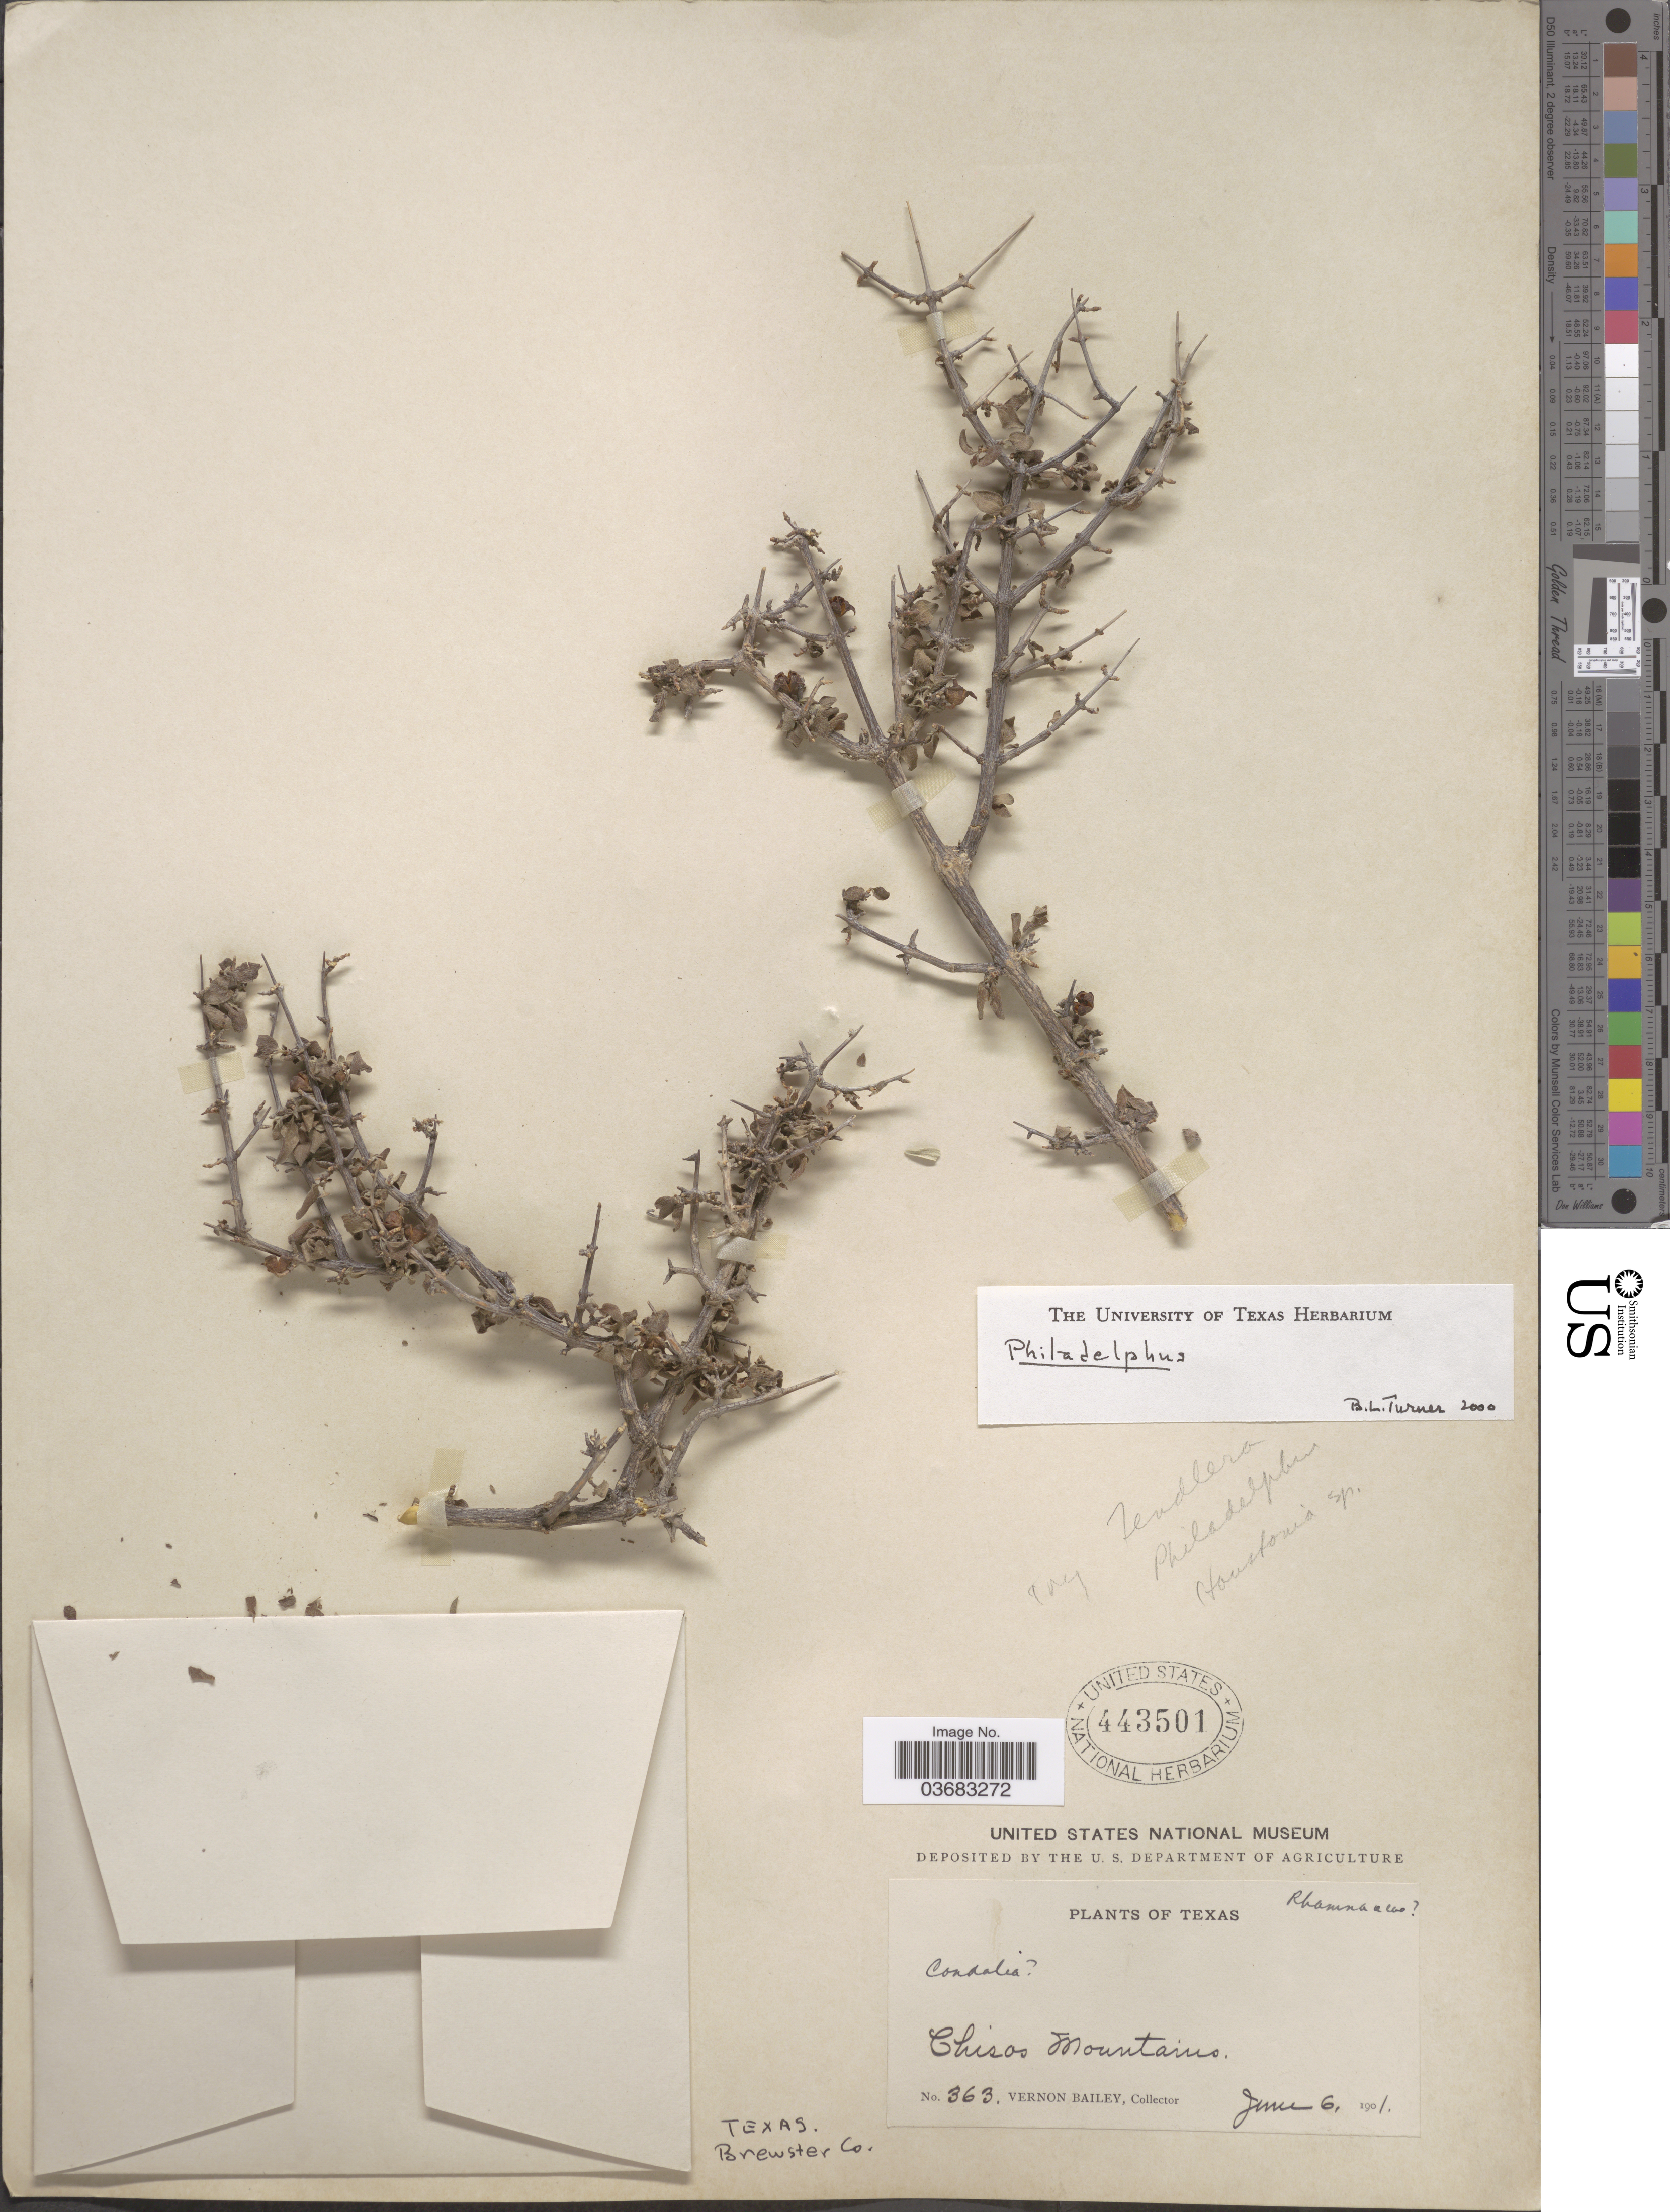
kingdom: Plantae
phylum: Tracheophyta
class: Magnoliopsida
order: Cornales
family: Hydrangeaceae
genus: Philadelphus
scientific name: Philadelphus sp.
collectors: V. O. Bailey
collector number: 363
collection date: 1901-06-06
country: United States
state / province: Texas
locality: Brewster Co. Chisos Mountains.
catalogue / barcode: US 443501